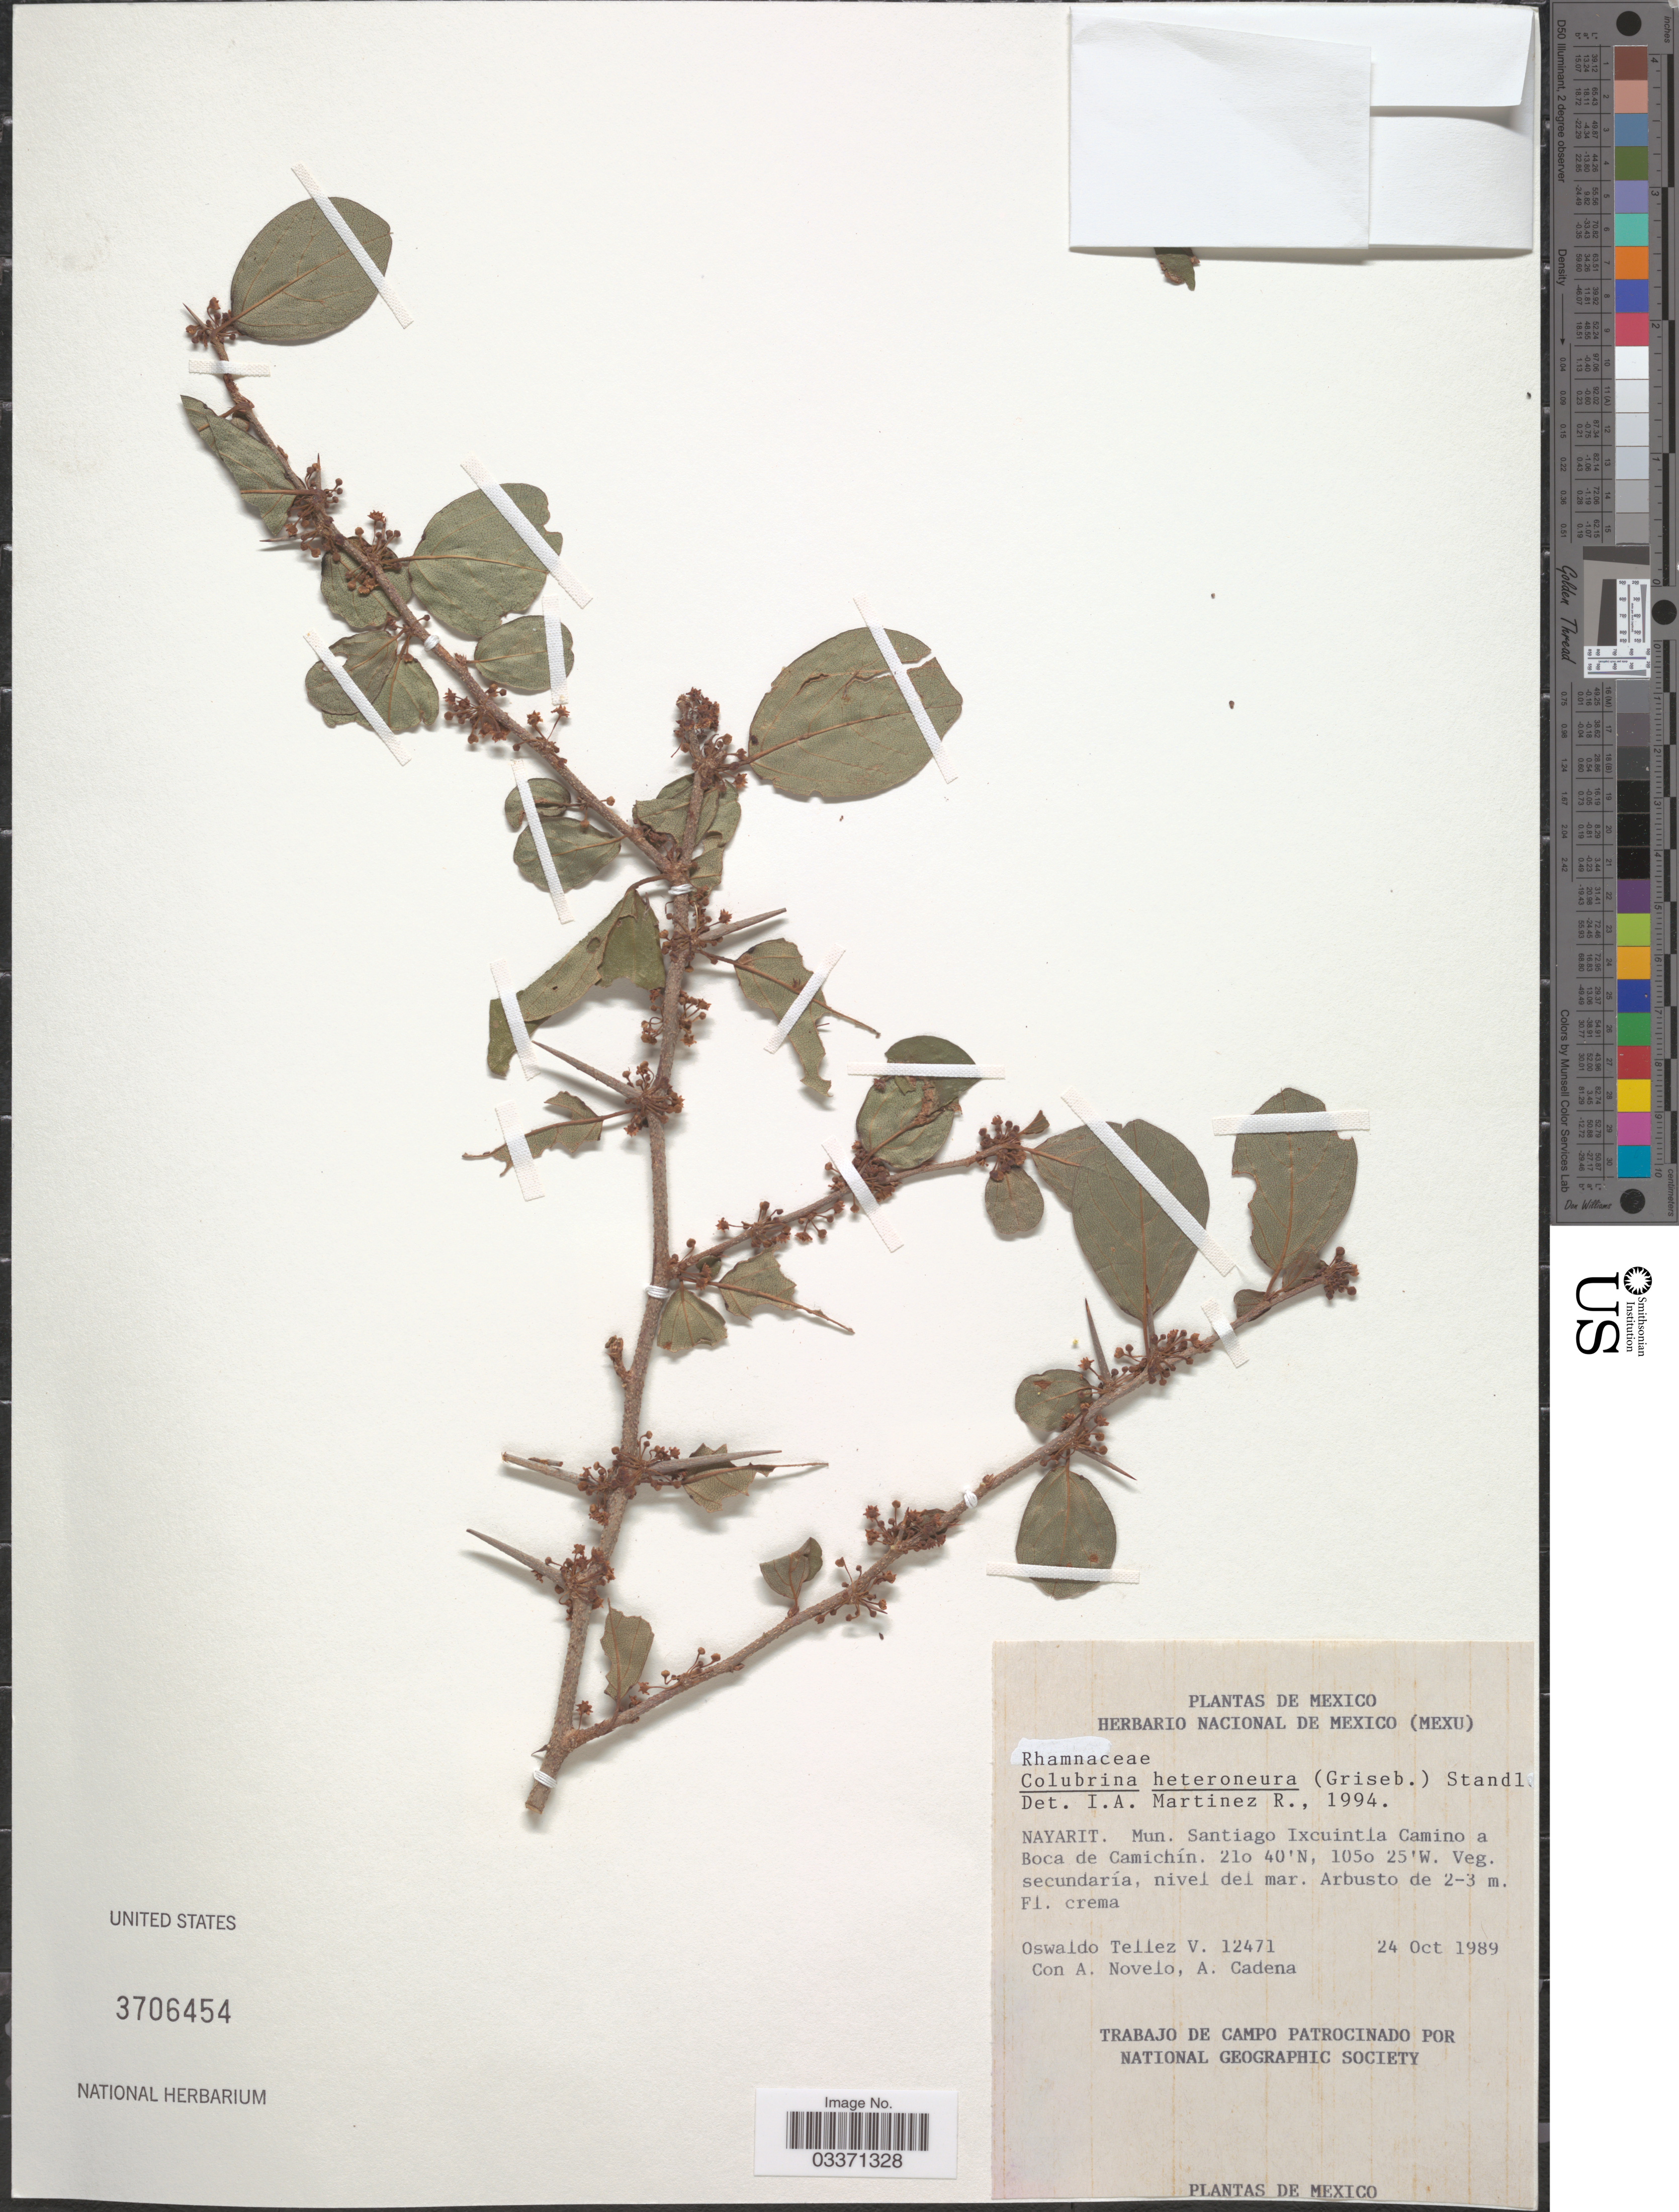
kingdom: Plantae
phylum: Tracheophyta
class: Magnoliopsida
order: Rosales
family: Rhamnaceae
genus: Colubrina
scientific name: Colubrina heteroneura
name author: (Griseb.) Standl.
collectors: O. Téllez V., A. Novelo & A. Cadena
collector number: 12471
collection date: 1989-10-24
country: Mexico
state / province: Nayarit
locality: Mun. Santiago Ixcuintla Camina a Boca de Camichín.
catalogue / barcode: US 3706454